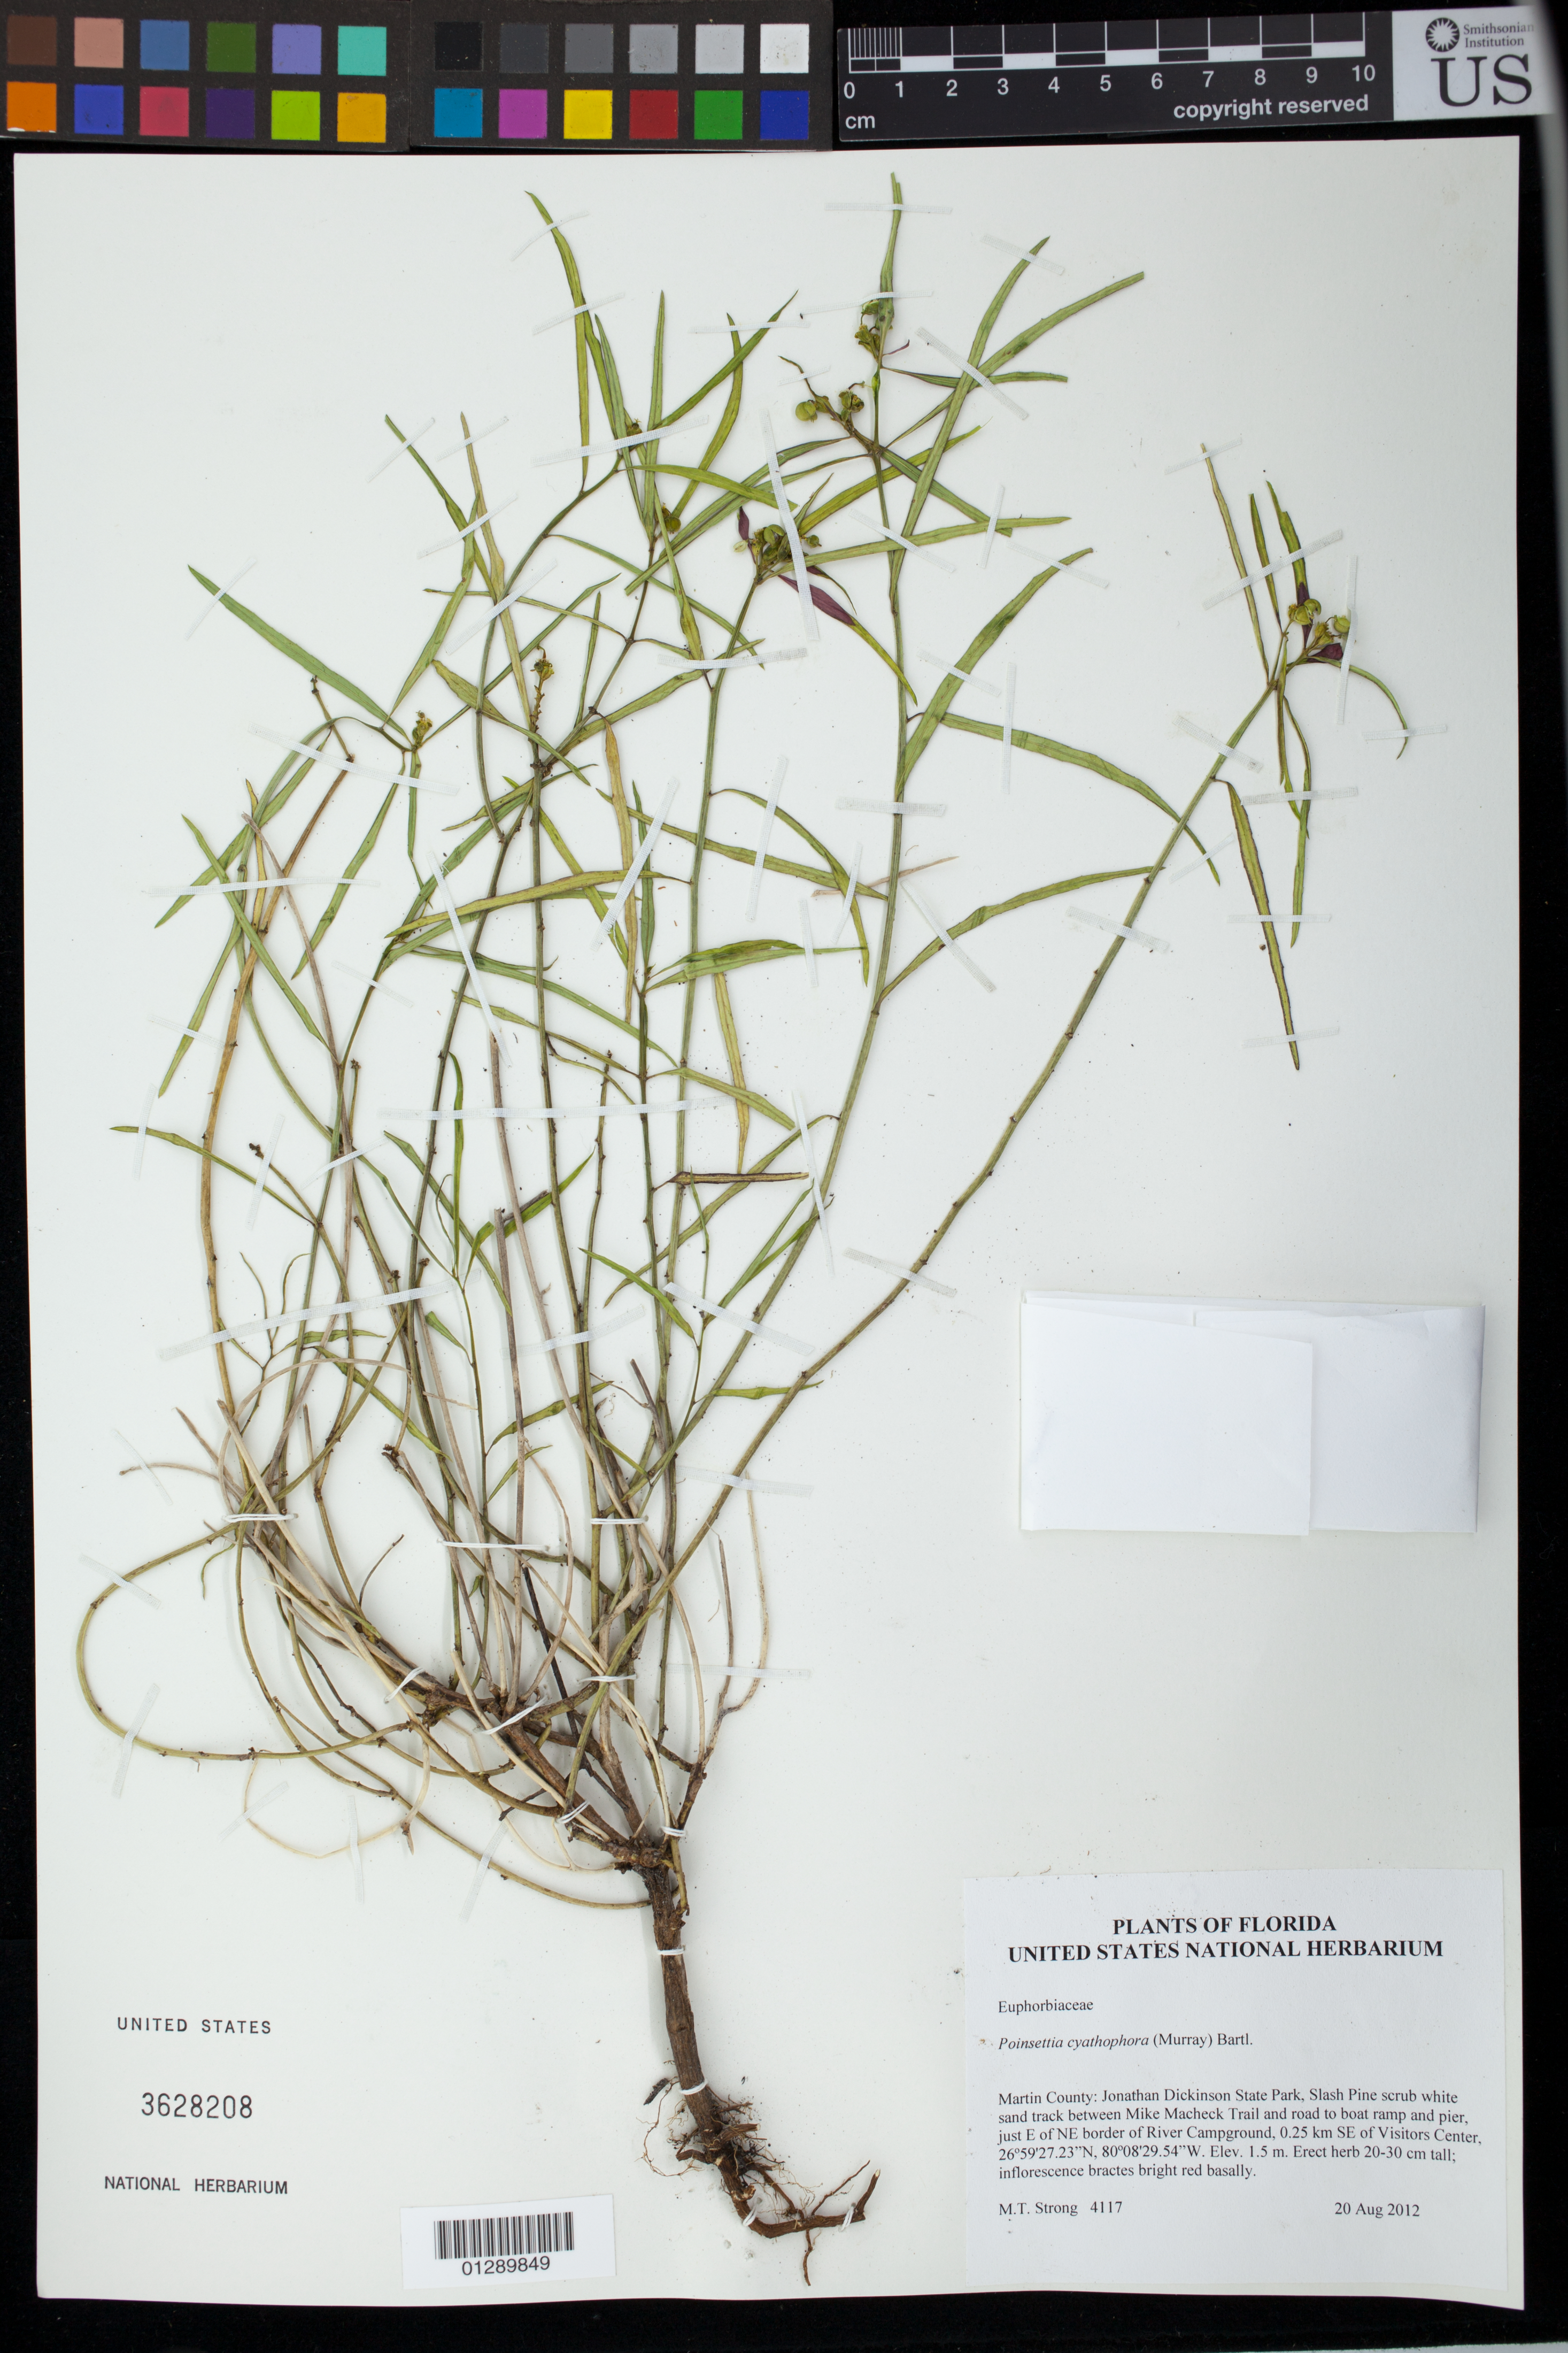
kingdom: Plantae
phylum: Tracheophyta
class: Magnoliopsida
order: Malpighiales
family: Euphorbiaceae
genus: Euphorbia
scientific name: Euphorbia heterophylla var. cyathophora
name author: (Murr.) Griseb.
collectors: M. T. Strong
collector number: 4117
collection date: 2012-08-20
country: United States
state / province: Florida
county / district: Martin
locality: Jonathan Dickinson State Park, sand track between Mike Macheck Trail and road to boat ramp and pier, just E of NE border of River Campgrounds, 0.25 km SE of Visitors Center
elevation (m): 1.5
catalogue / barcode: US 3628208